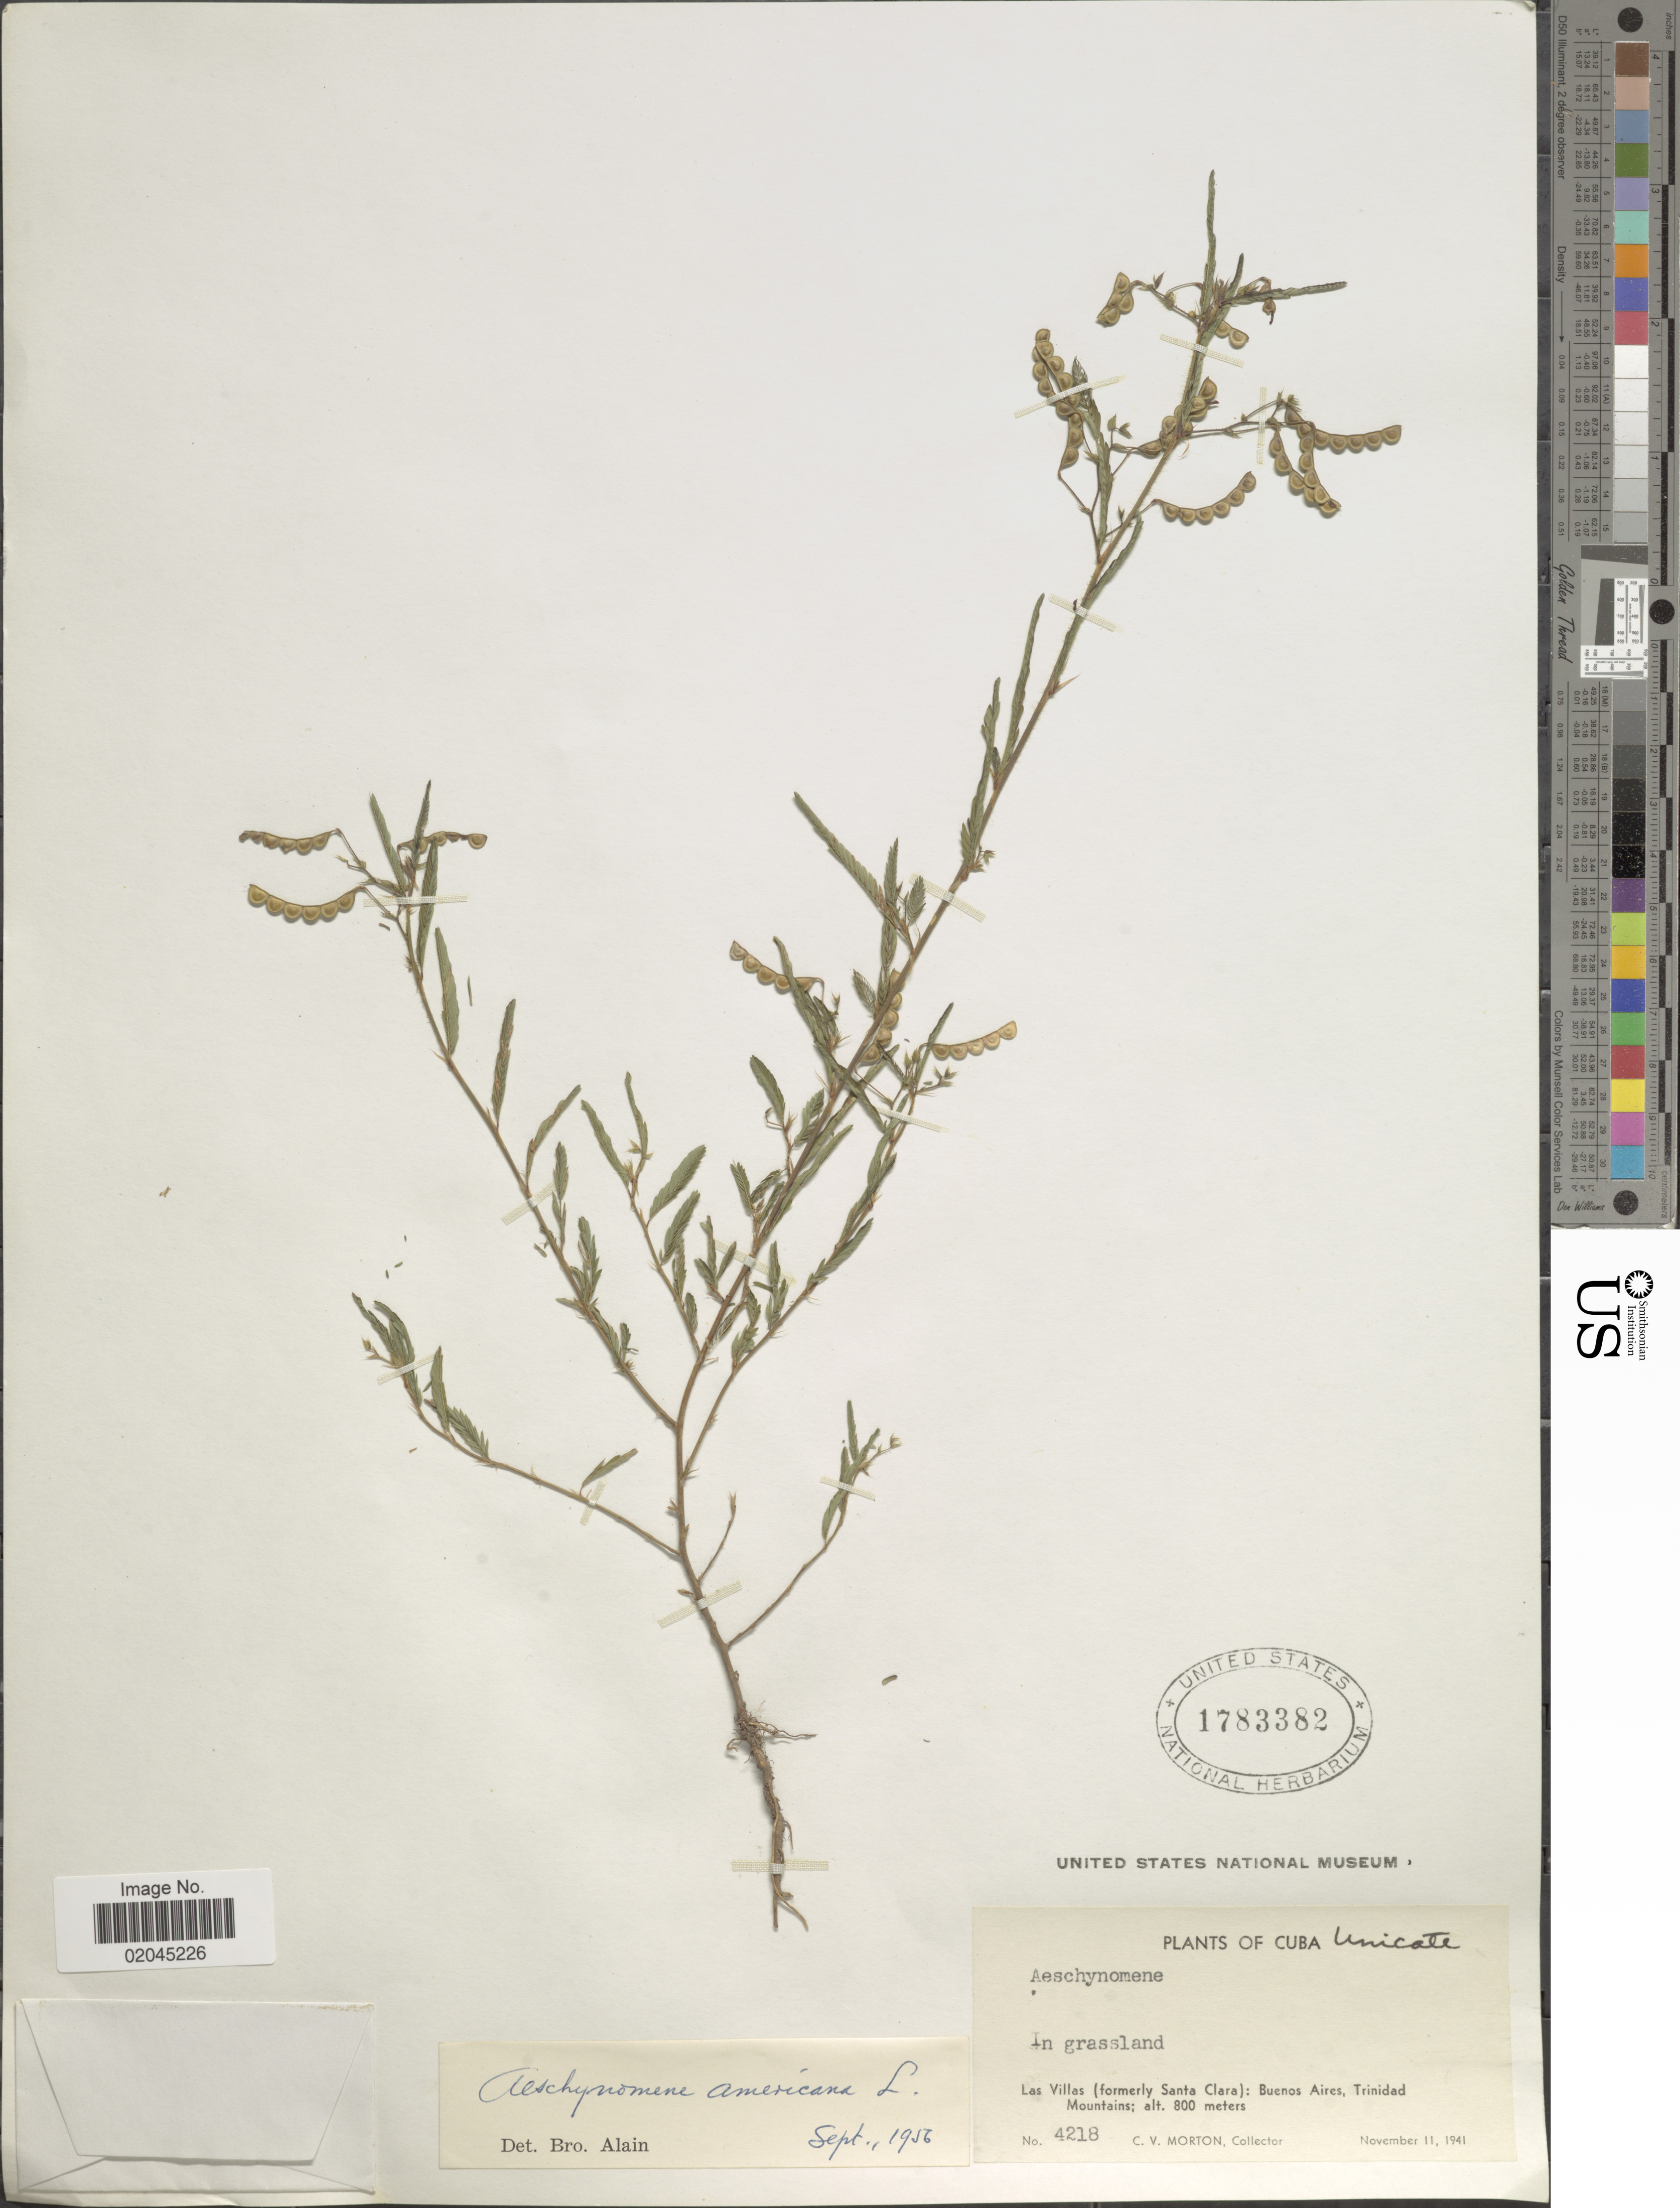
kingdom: Plantae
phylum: Tracheophyta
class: Magnoliopsida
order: Fabales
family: Fabaceae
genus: Aeschynomene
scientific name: Aeschynomene americana var. americana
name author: L.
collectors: C. V. Morton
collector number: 4218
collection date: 1941-11-11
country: Cuba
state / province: Las Villas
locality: In grassland, Las Villas (formerly Santa Clara): Buenos Aires, Trinidad Mountains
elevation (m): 800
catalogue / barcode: US 1783382